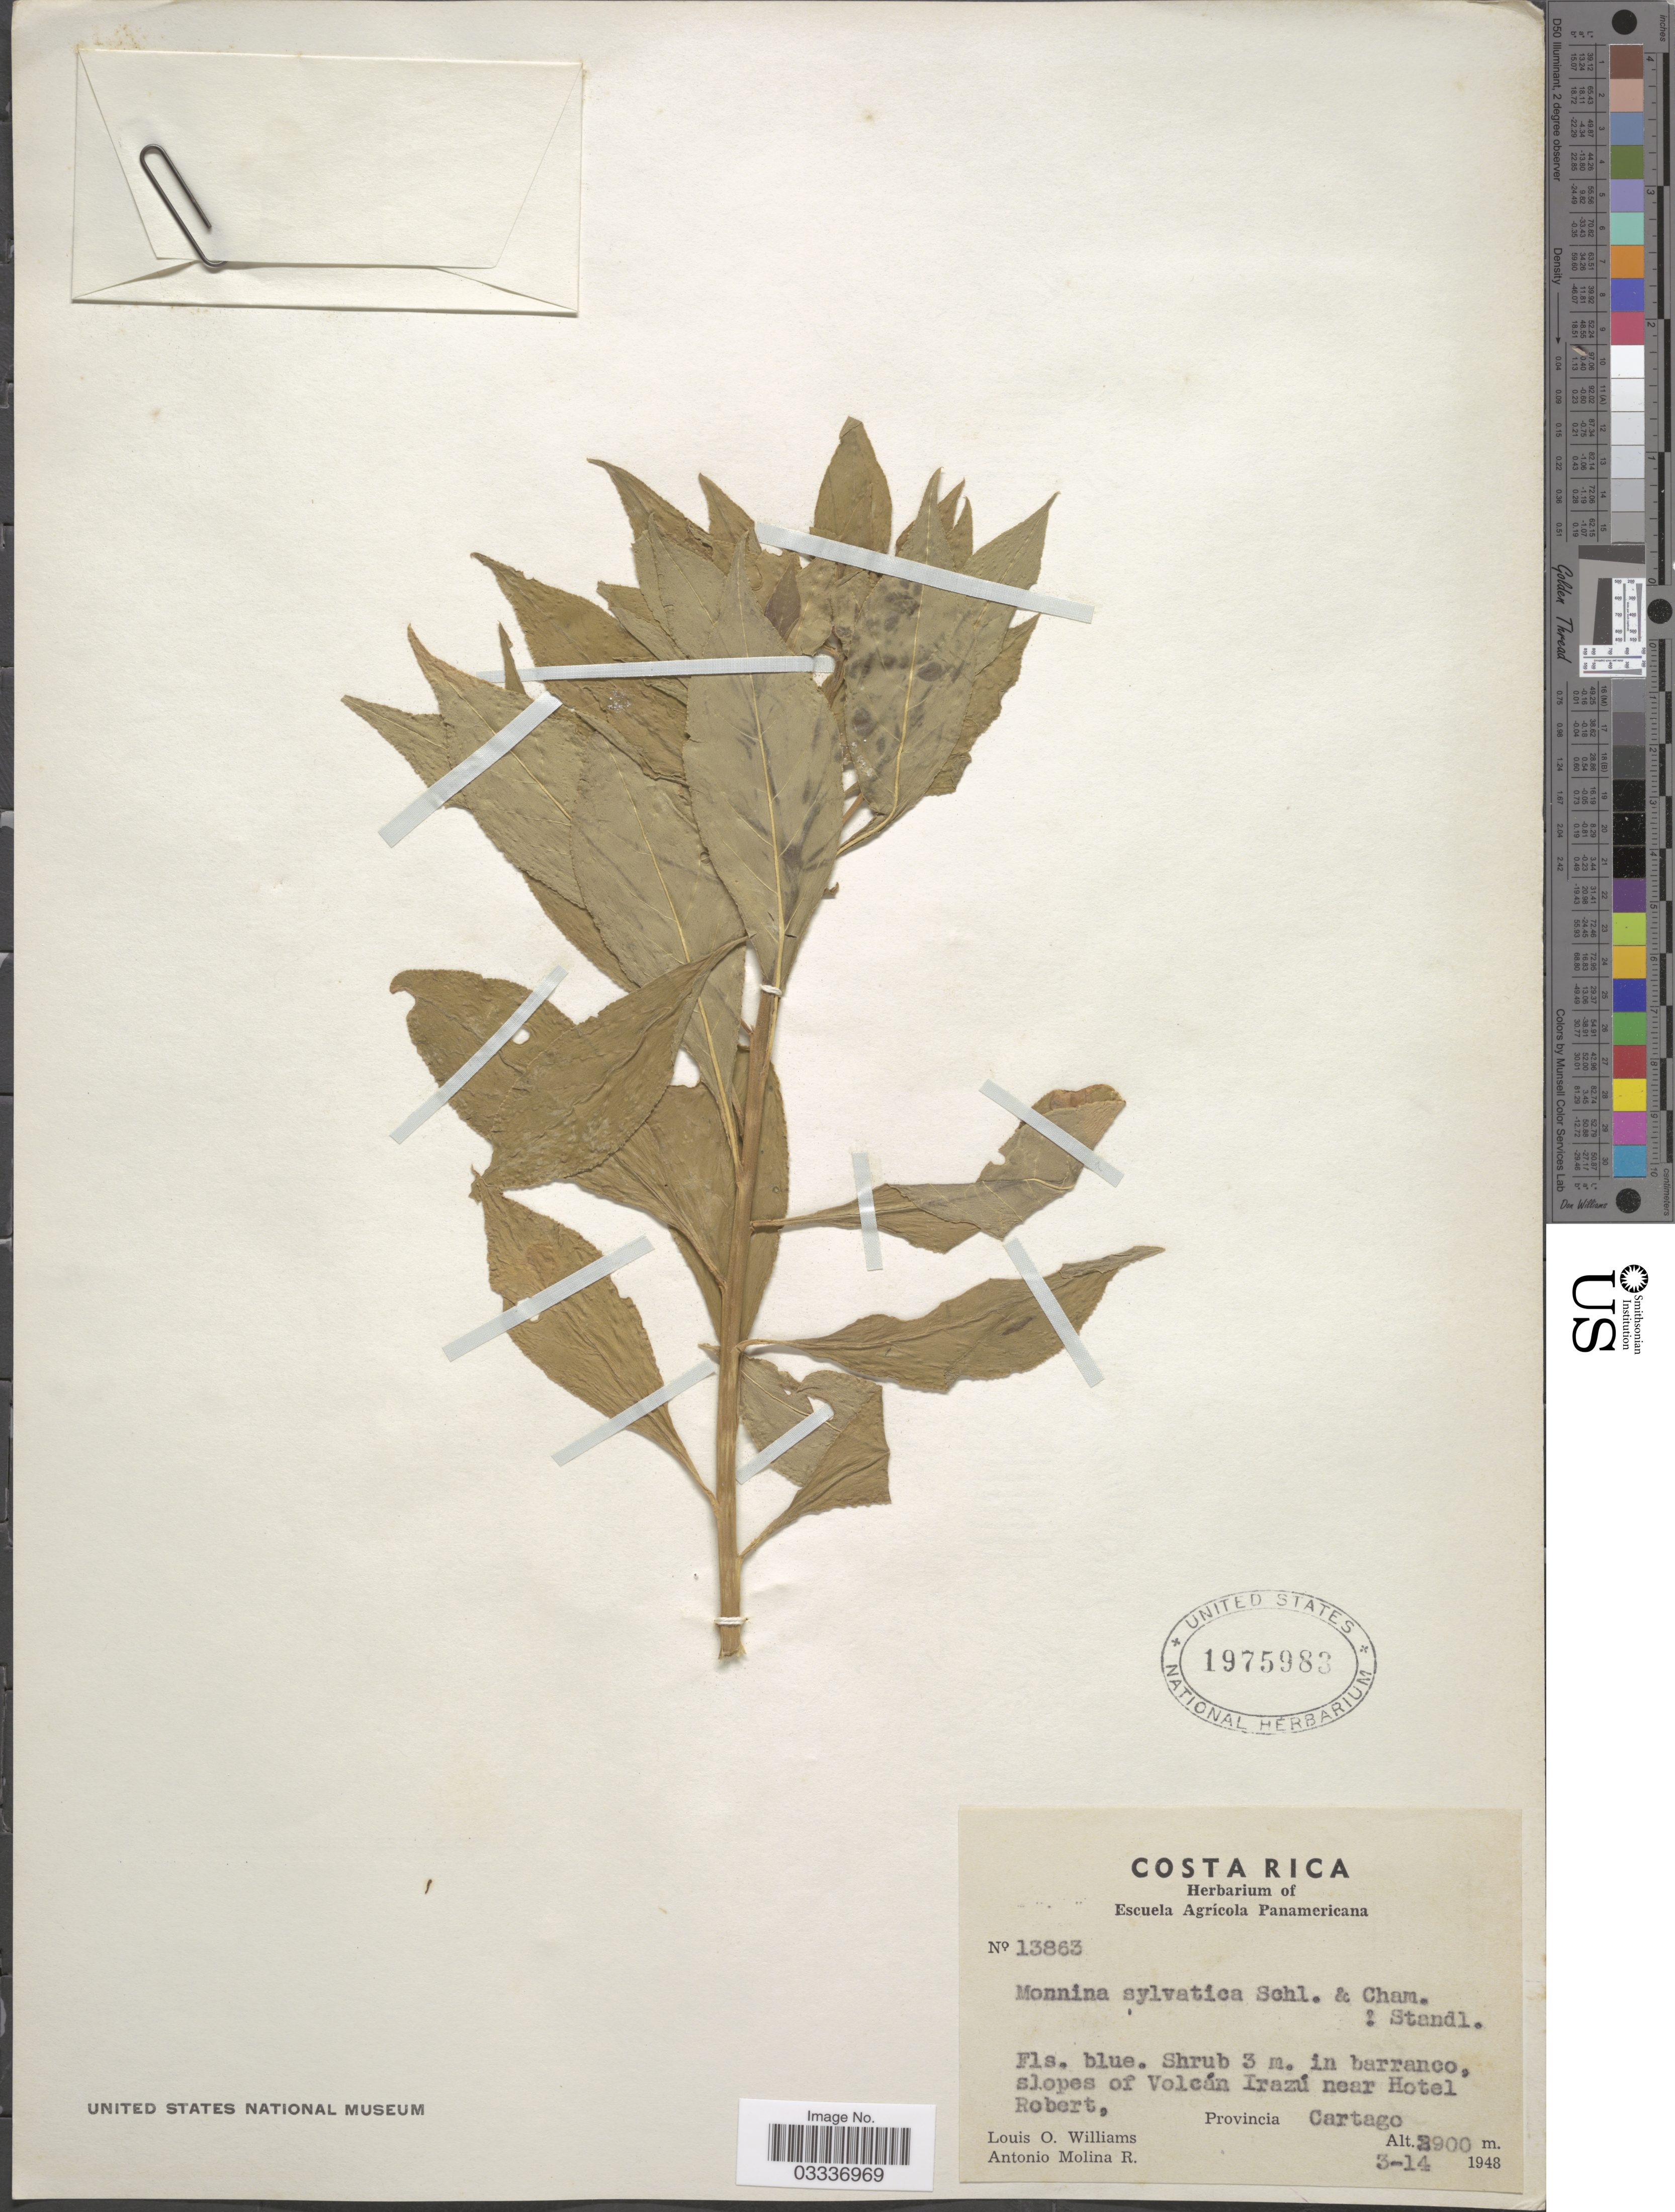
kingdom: Plantae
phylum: Tracheophyta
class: Magnoliopsida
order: Fabales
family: Polygalaceae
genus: Monnina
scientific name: Monnina sylvatica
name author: Schltdl. & Cham.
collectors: L. O. Williams & A. Molina R.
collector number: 13863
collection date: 1948-03-14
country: Costa Rica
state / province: Cartago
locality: Slopes of Volcán Irazú near Hotel Robert.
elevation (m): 2900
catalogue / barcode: US 1975983